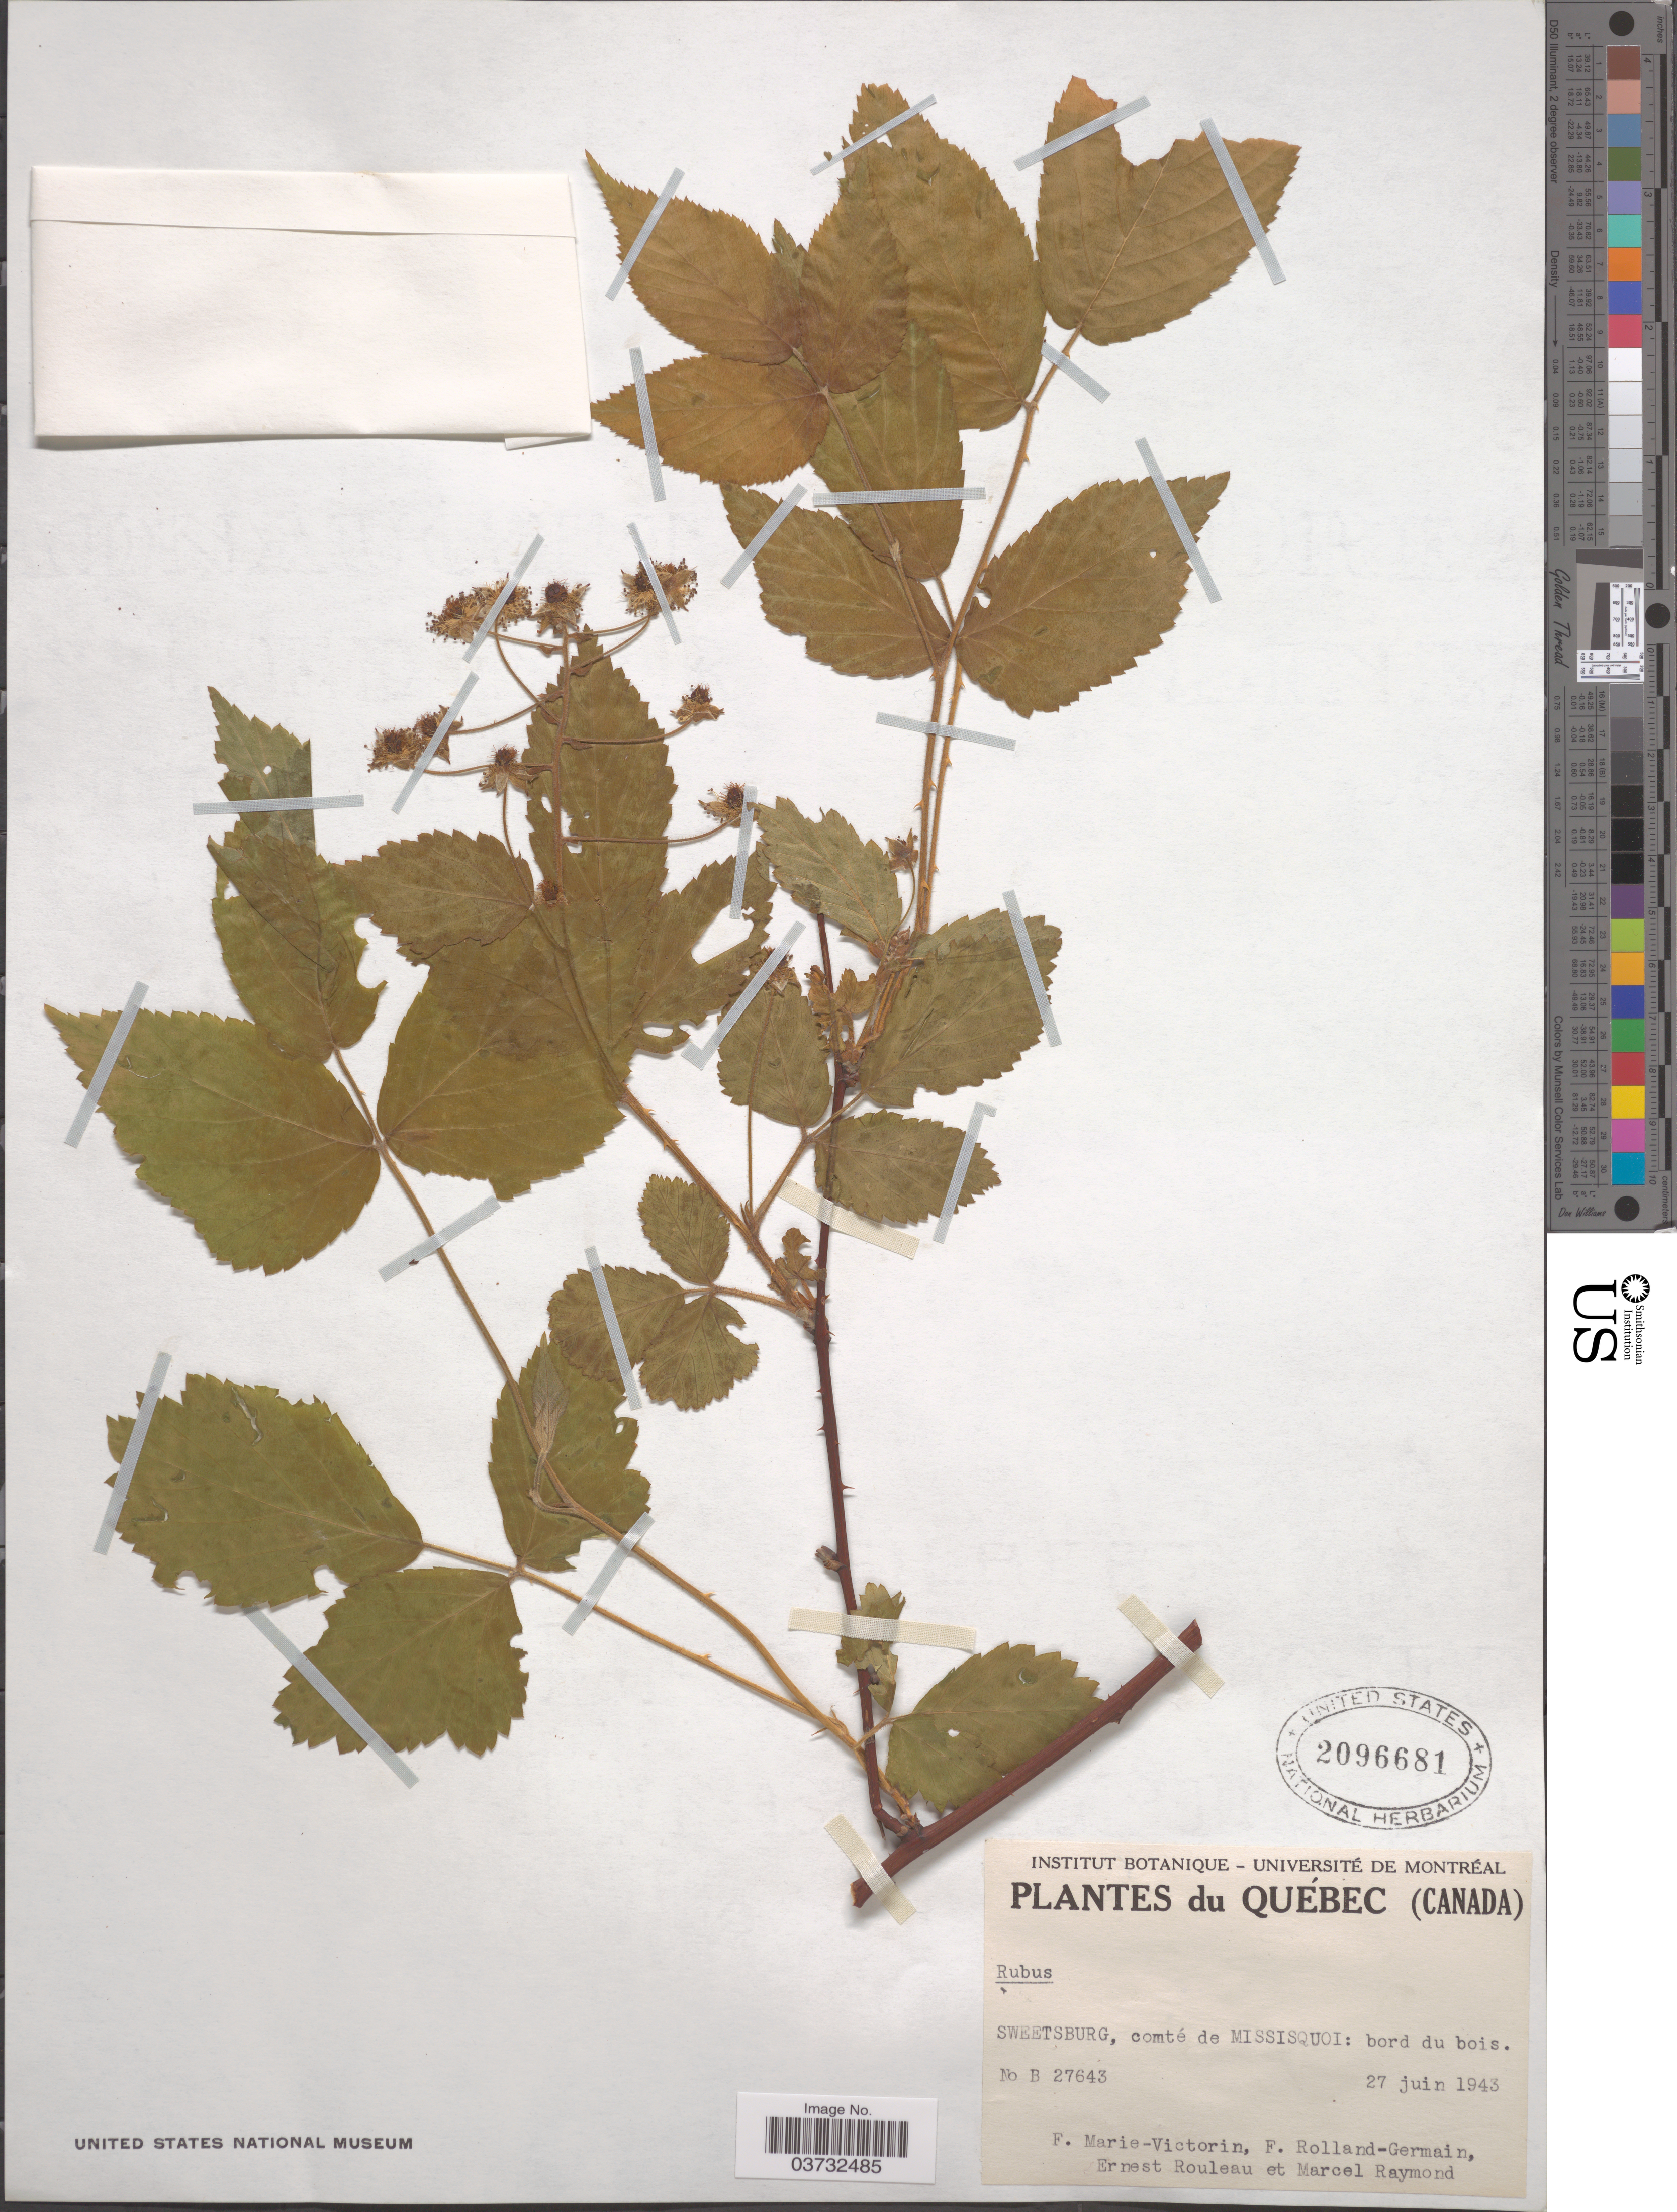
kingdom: Plantae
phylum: Tracheophyta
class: Magnoliopsida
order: Rosales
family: Rosaceae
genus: Rubus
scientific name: Rubus sp.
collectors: F. Marie-Victorin, Rolland-Germain, J. Rouleau & M. Raymond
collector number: B27643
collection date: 1943-06-27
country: Canada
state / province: Quebec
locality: Québec. Sweetsburg, comté de Missisquoi: bord du bois.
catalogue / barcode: US 2096681